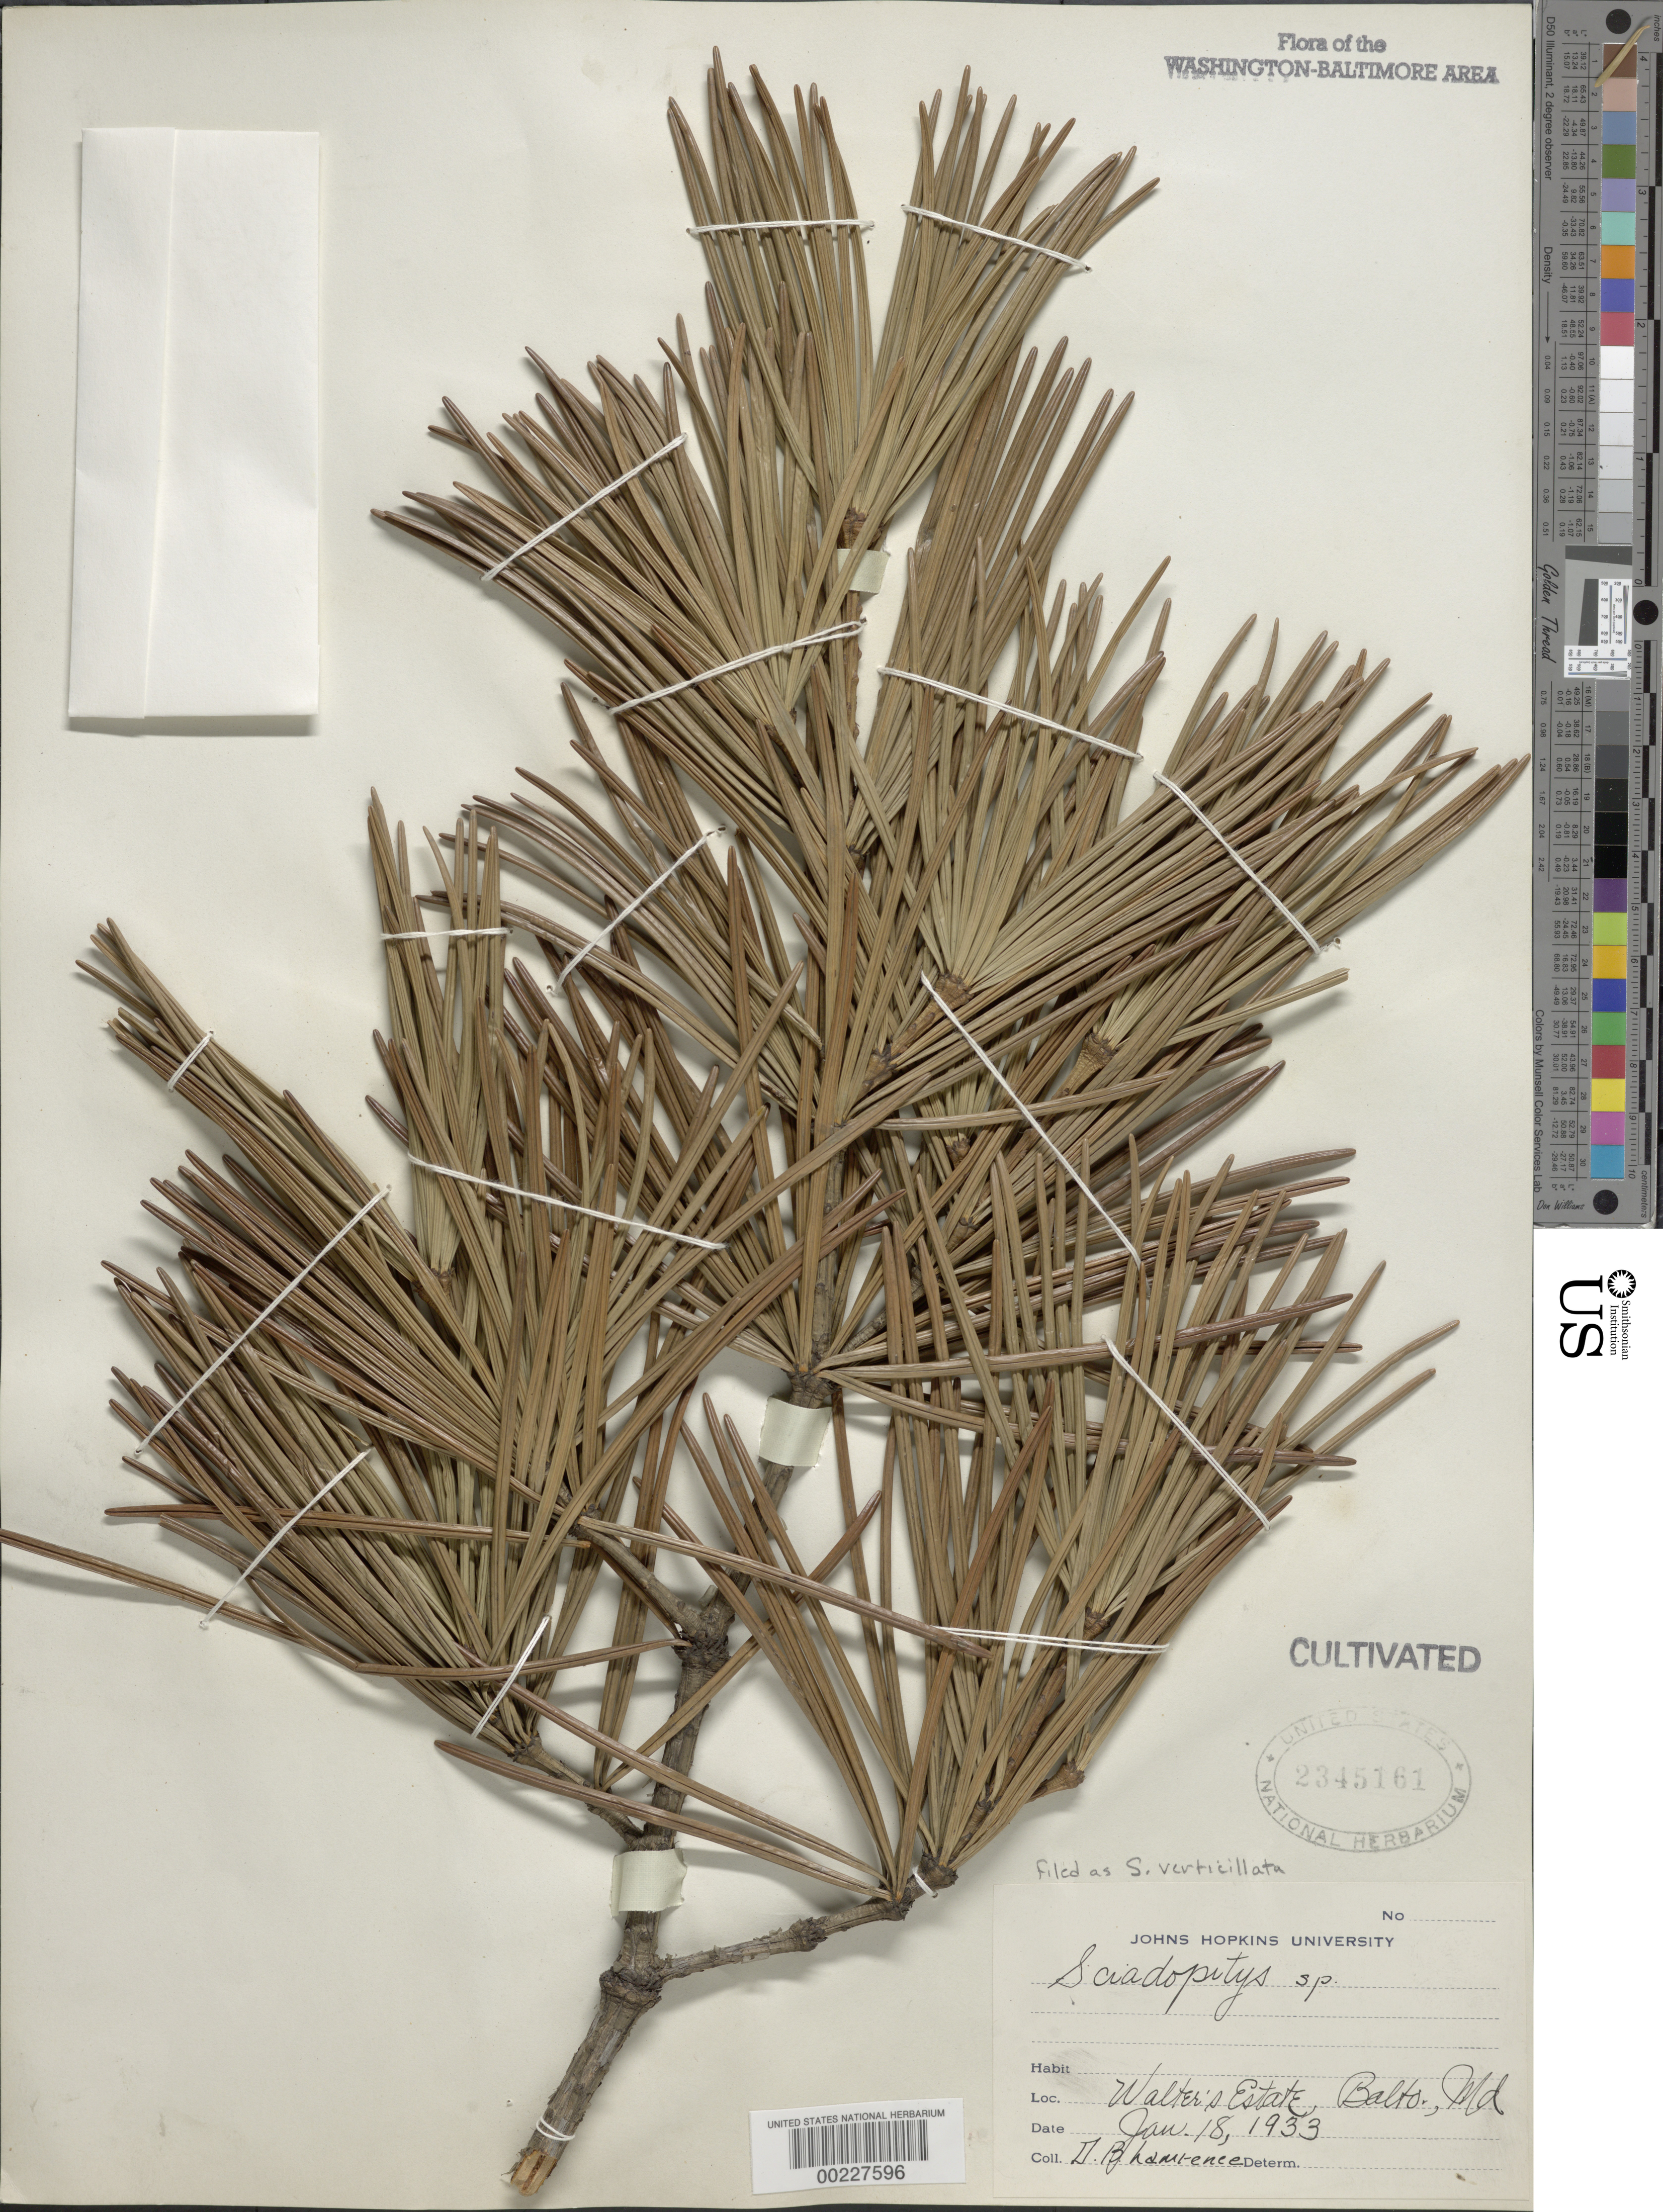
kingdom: Plantae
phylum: Tracheophyta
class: Pinopsida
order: Pinales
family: Sciadopityaceae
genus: Sciadopitys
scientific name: Sciadopitys verticillata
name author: Siebold & Zucc.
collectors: D. Lawrence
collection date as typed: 18 Jan 1933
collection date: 1933-01-18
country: United States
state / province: Maryland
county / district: City of Baltimore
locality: Baltimore, Walter's Estate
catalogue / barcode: US 2345161